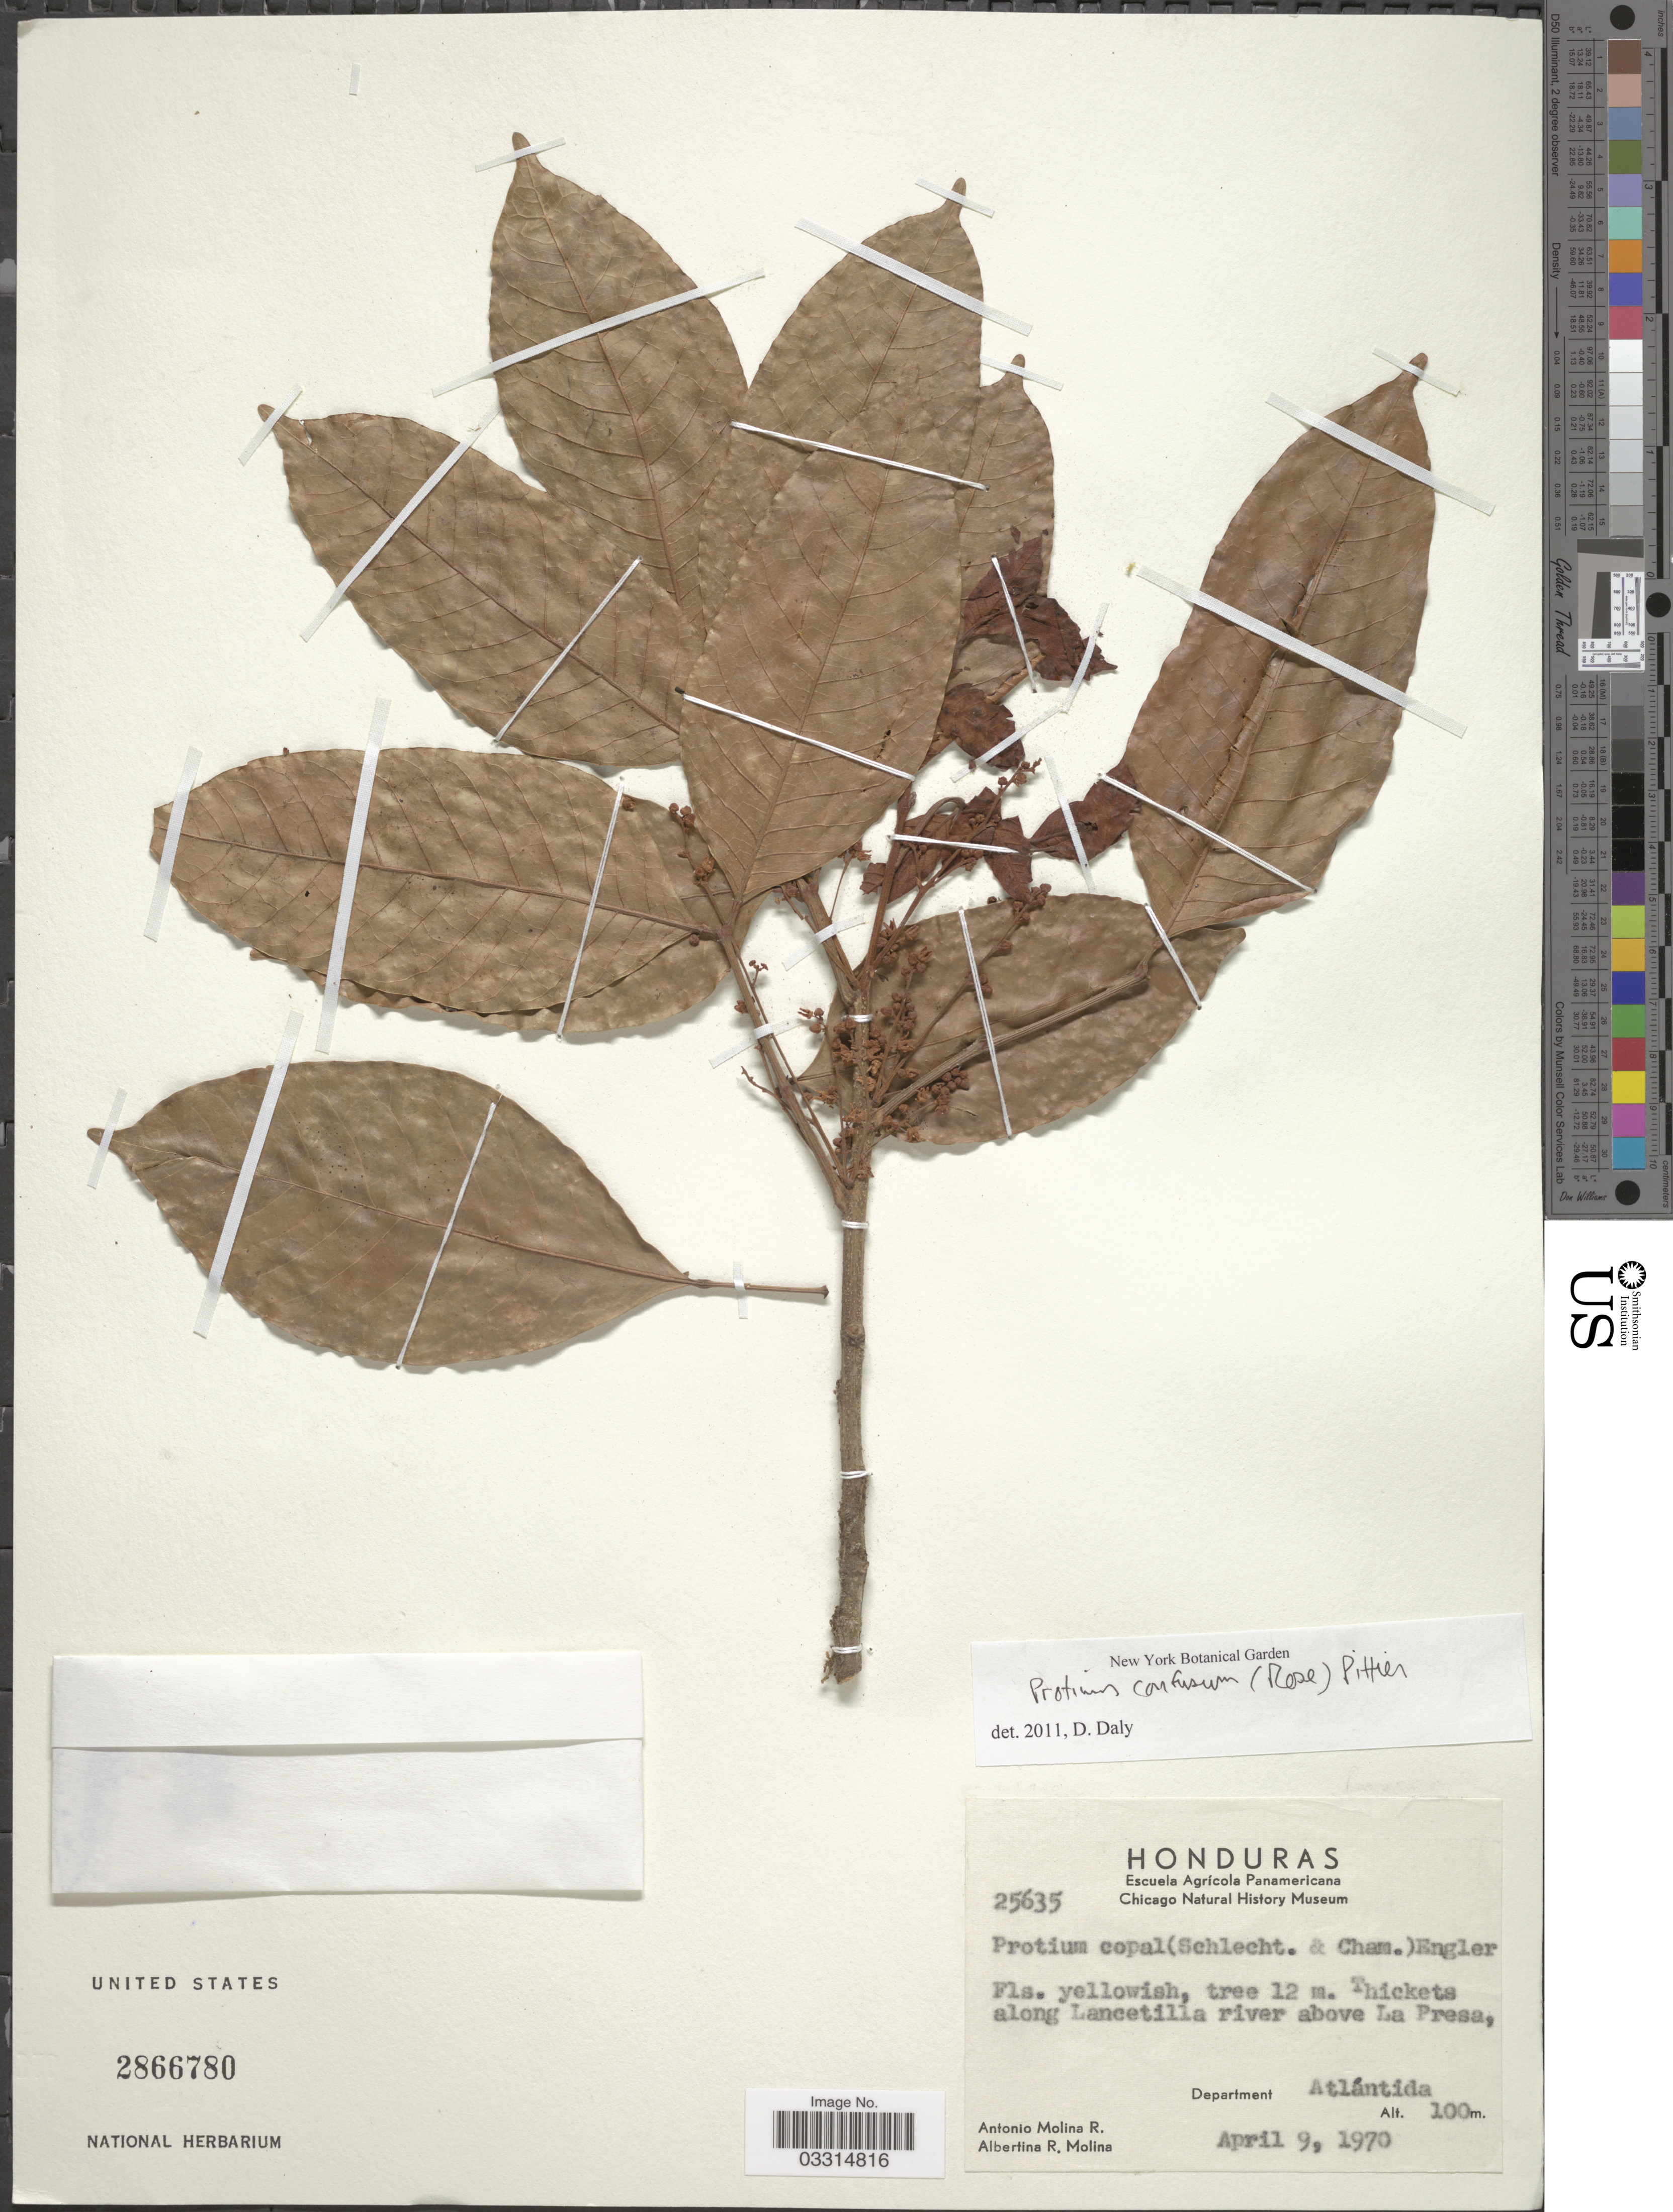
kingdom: Plantae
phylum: Tracheophyta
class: Magnoliopsida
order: Sapindales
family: Burseraceae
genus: Protium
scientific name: Protium confusum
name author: (Rose) Pittier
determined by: Daly, D. C.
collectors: A. Molina R. & A. R. Molina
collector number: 25635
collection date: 1970-04-09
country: Honduras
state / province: Atlántida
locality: Thickets along Lancetilla river above La Presa, Department Atlántida.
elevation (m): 100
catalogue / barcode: US 2866780